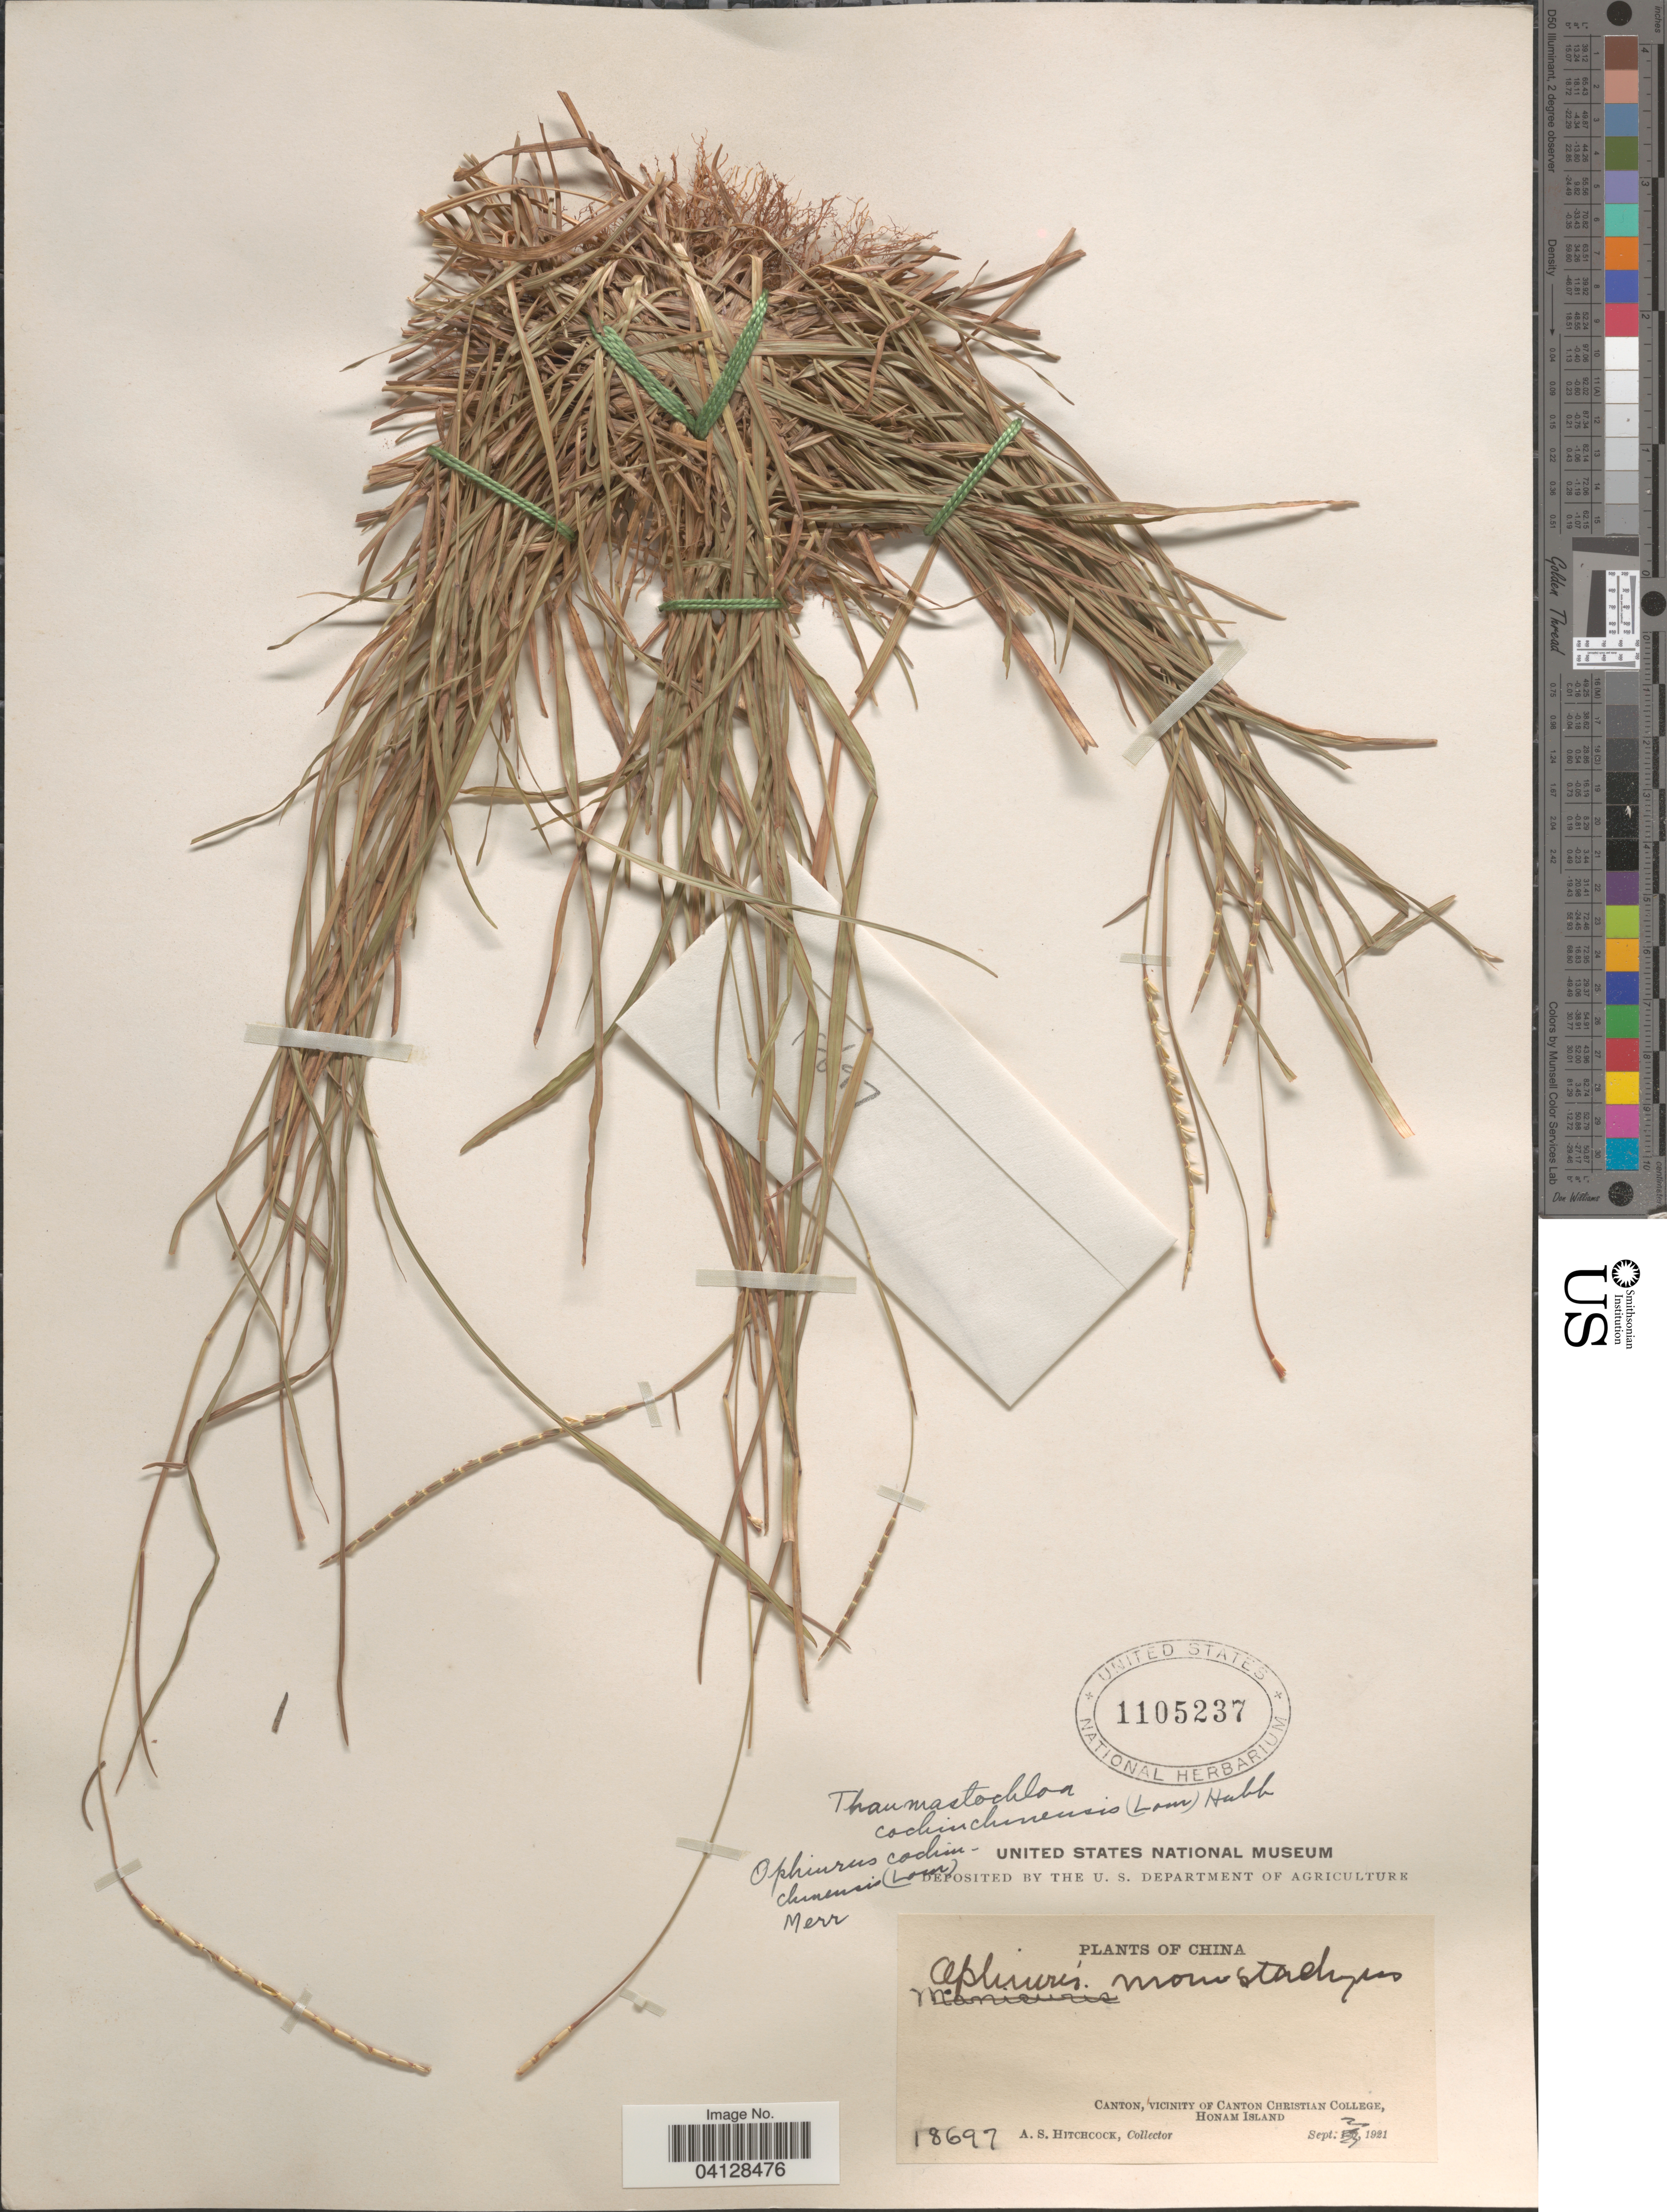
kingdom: Plantae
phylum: Tracheophyta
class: Liliopsida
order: Poales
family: Poaceae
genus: Ophiuros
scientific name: Ophiuros monostachyus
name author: J. Presl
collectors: A. S. Hitchcock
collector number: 18697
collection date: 1921-09-02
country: China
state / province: Guangdong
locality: Canton, vicinity of Canton Christian College, Honam Island.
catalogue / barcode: US 1105237